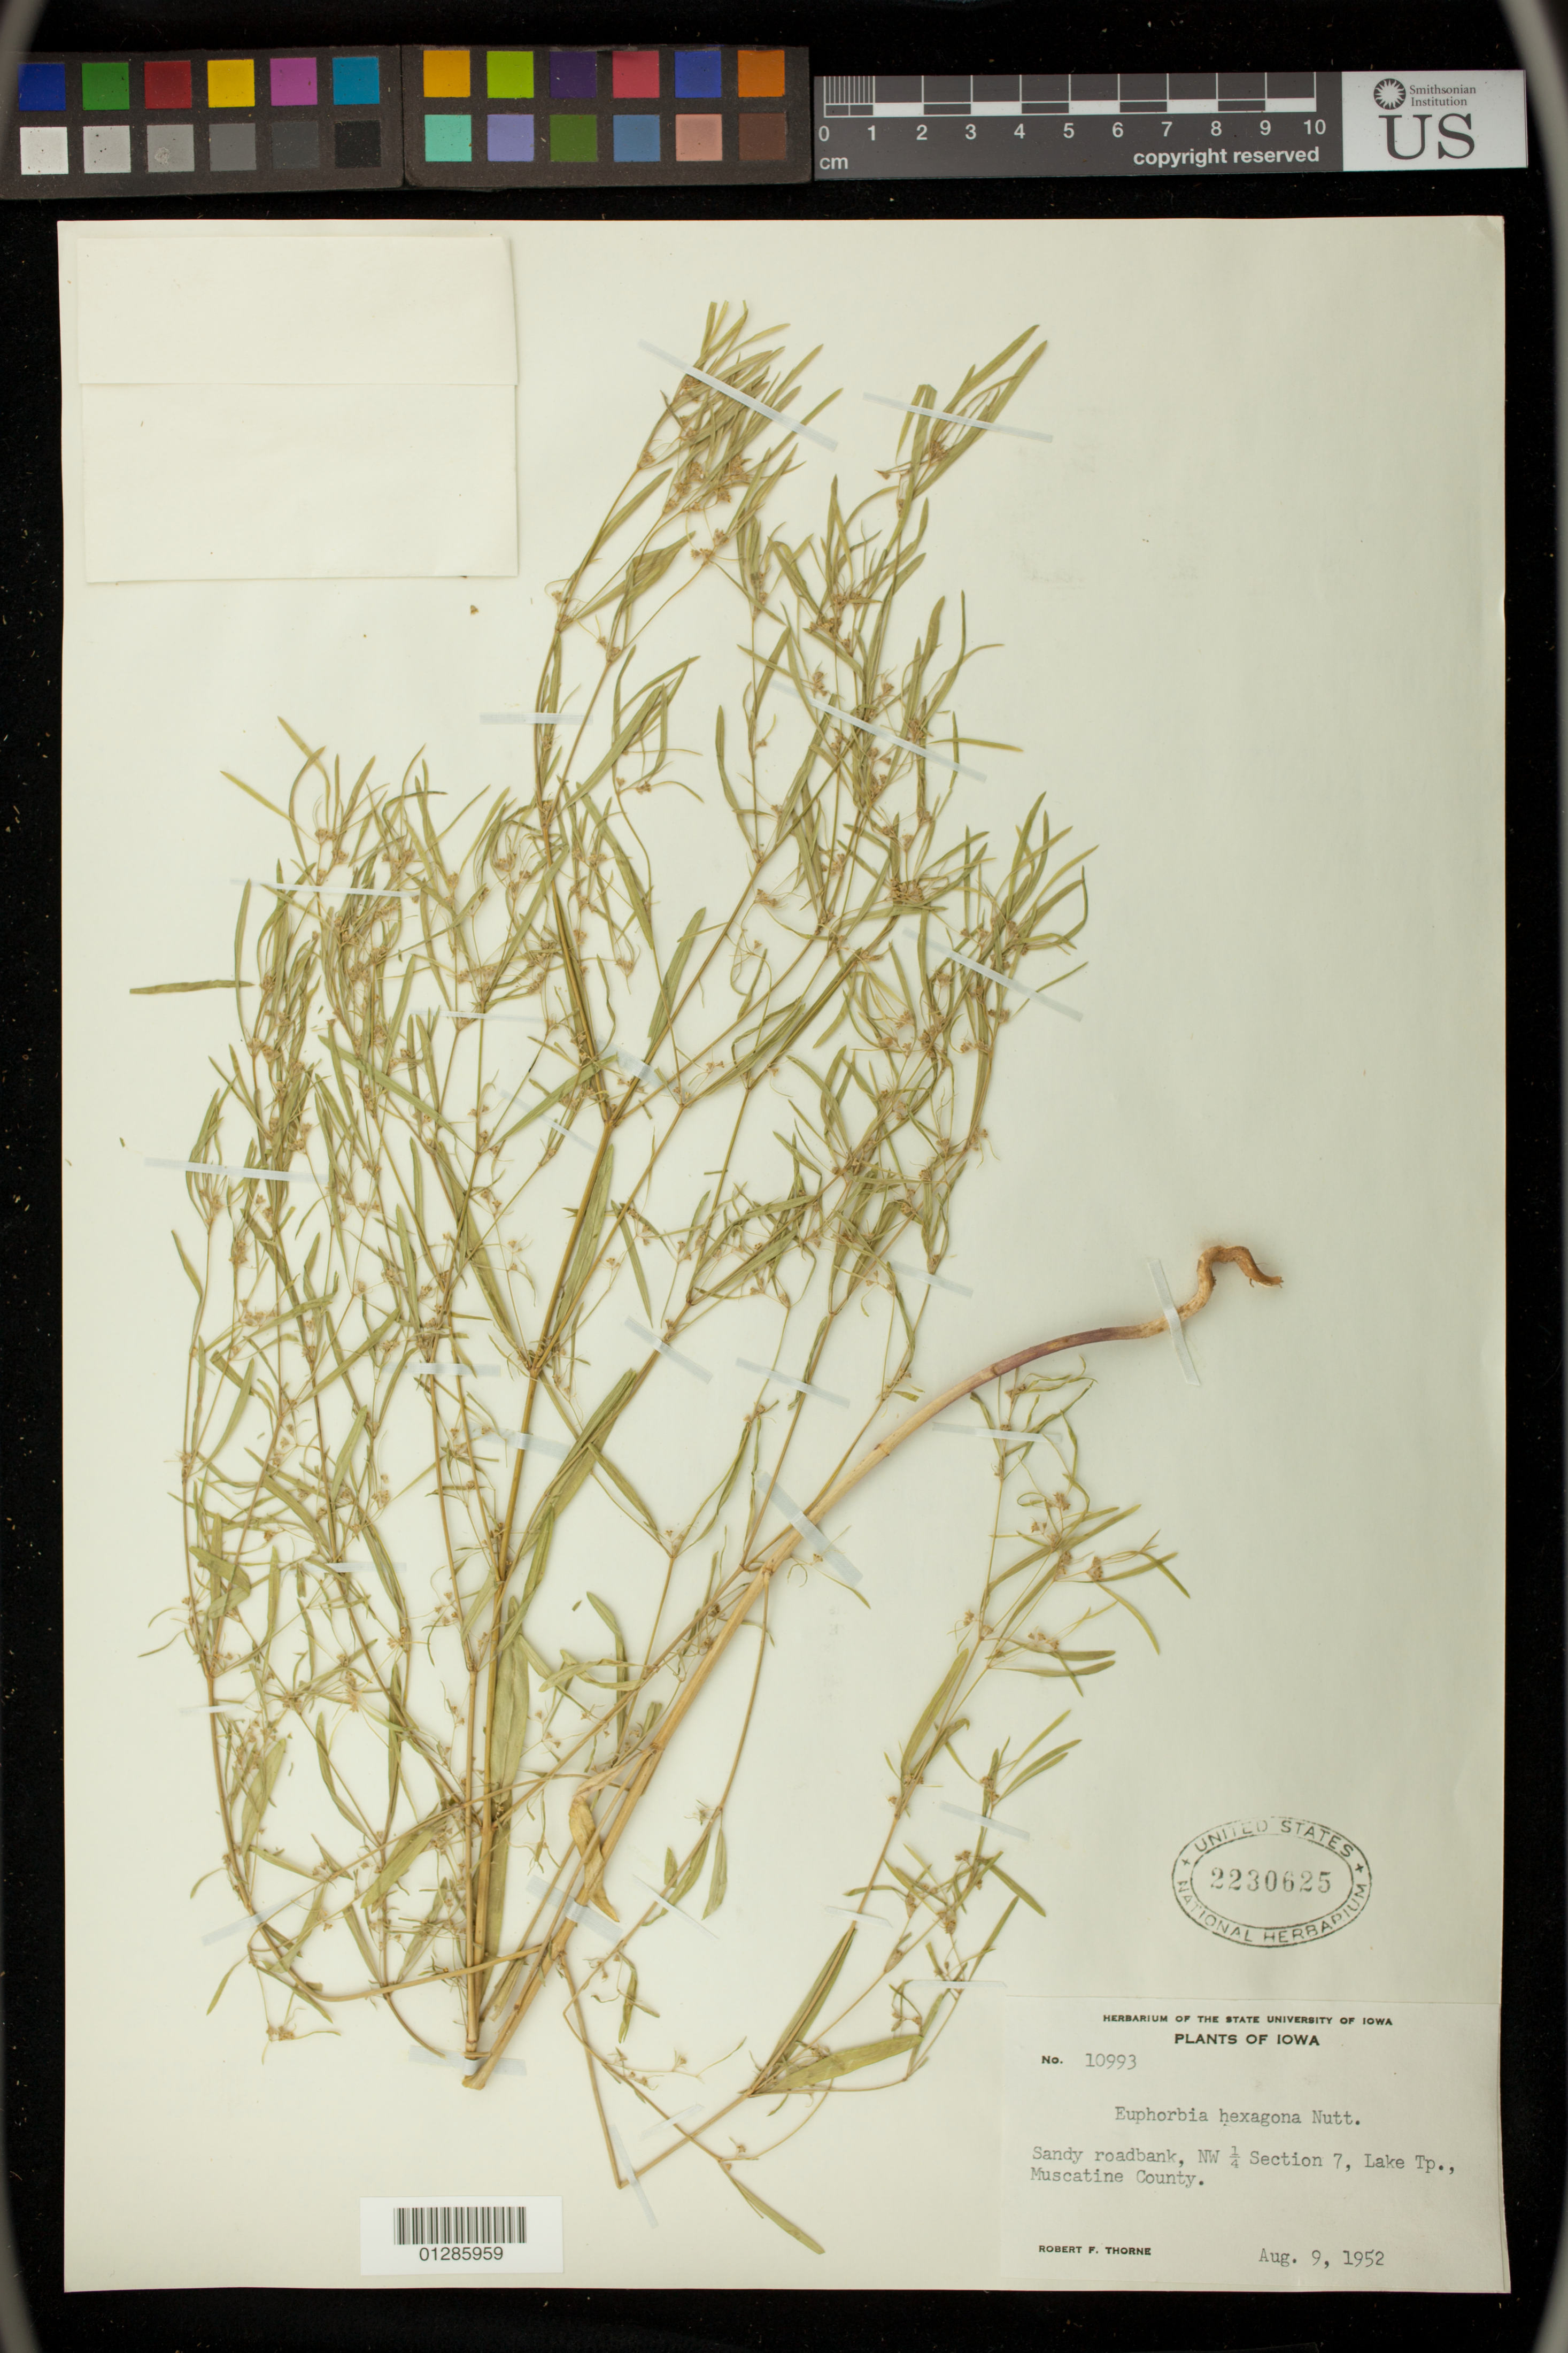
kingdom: Plantae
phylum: Tracheophyta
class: Magnoliopsida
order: Malpighiales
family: Euphorbiaceae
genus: Euphorbia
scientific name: Euphorbia hexagona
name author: Nutt. ex Spreng.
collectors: R. F. Thorne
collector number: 10993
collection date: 1952-08-09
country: United States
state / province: Iowa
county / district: Muscatine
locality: NW 1/4 Section 7, Lake Tp.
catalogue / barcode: US 2230625